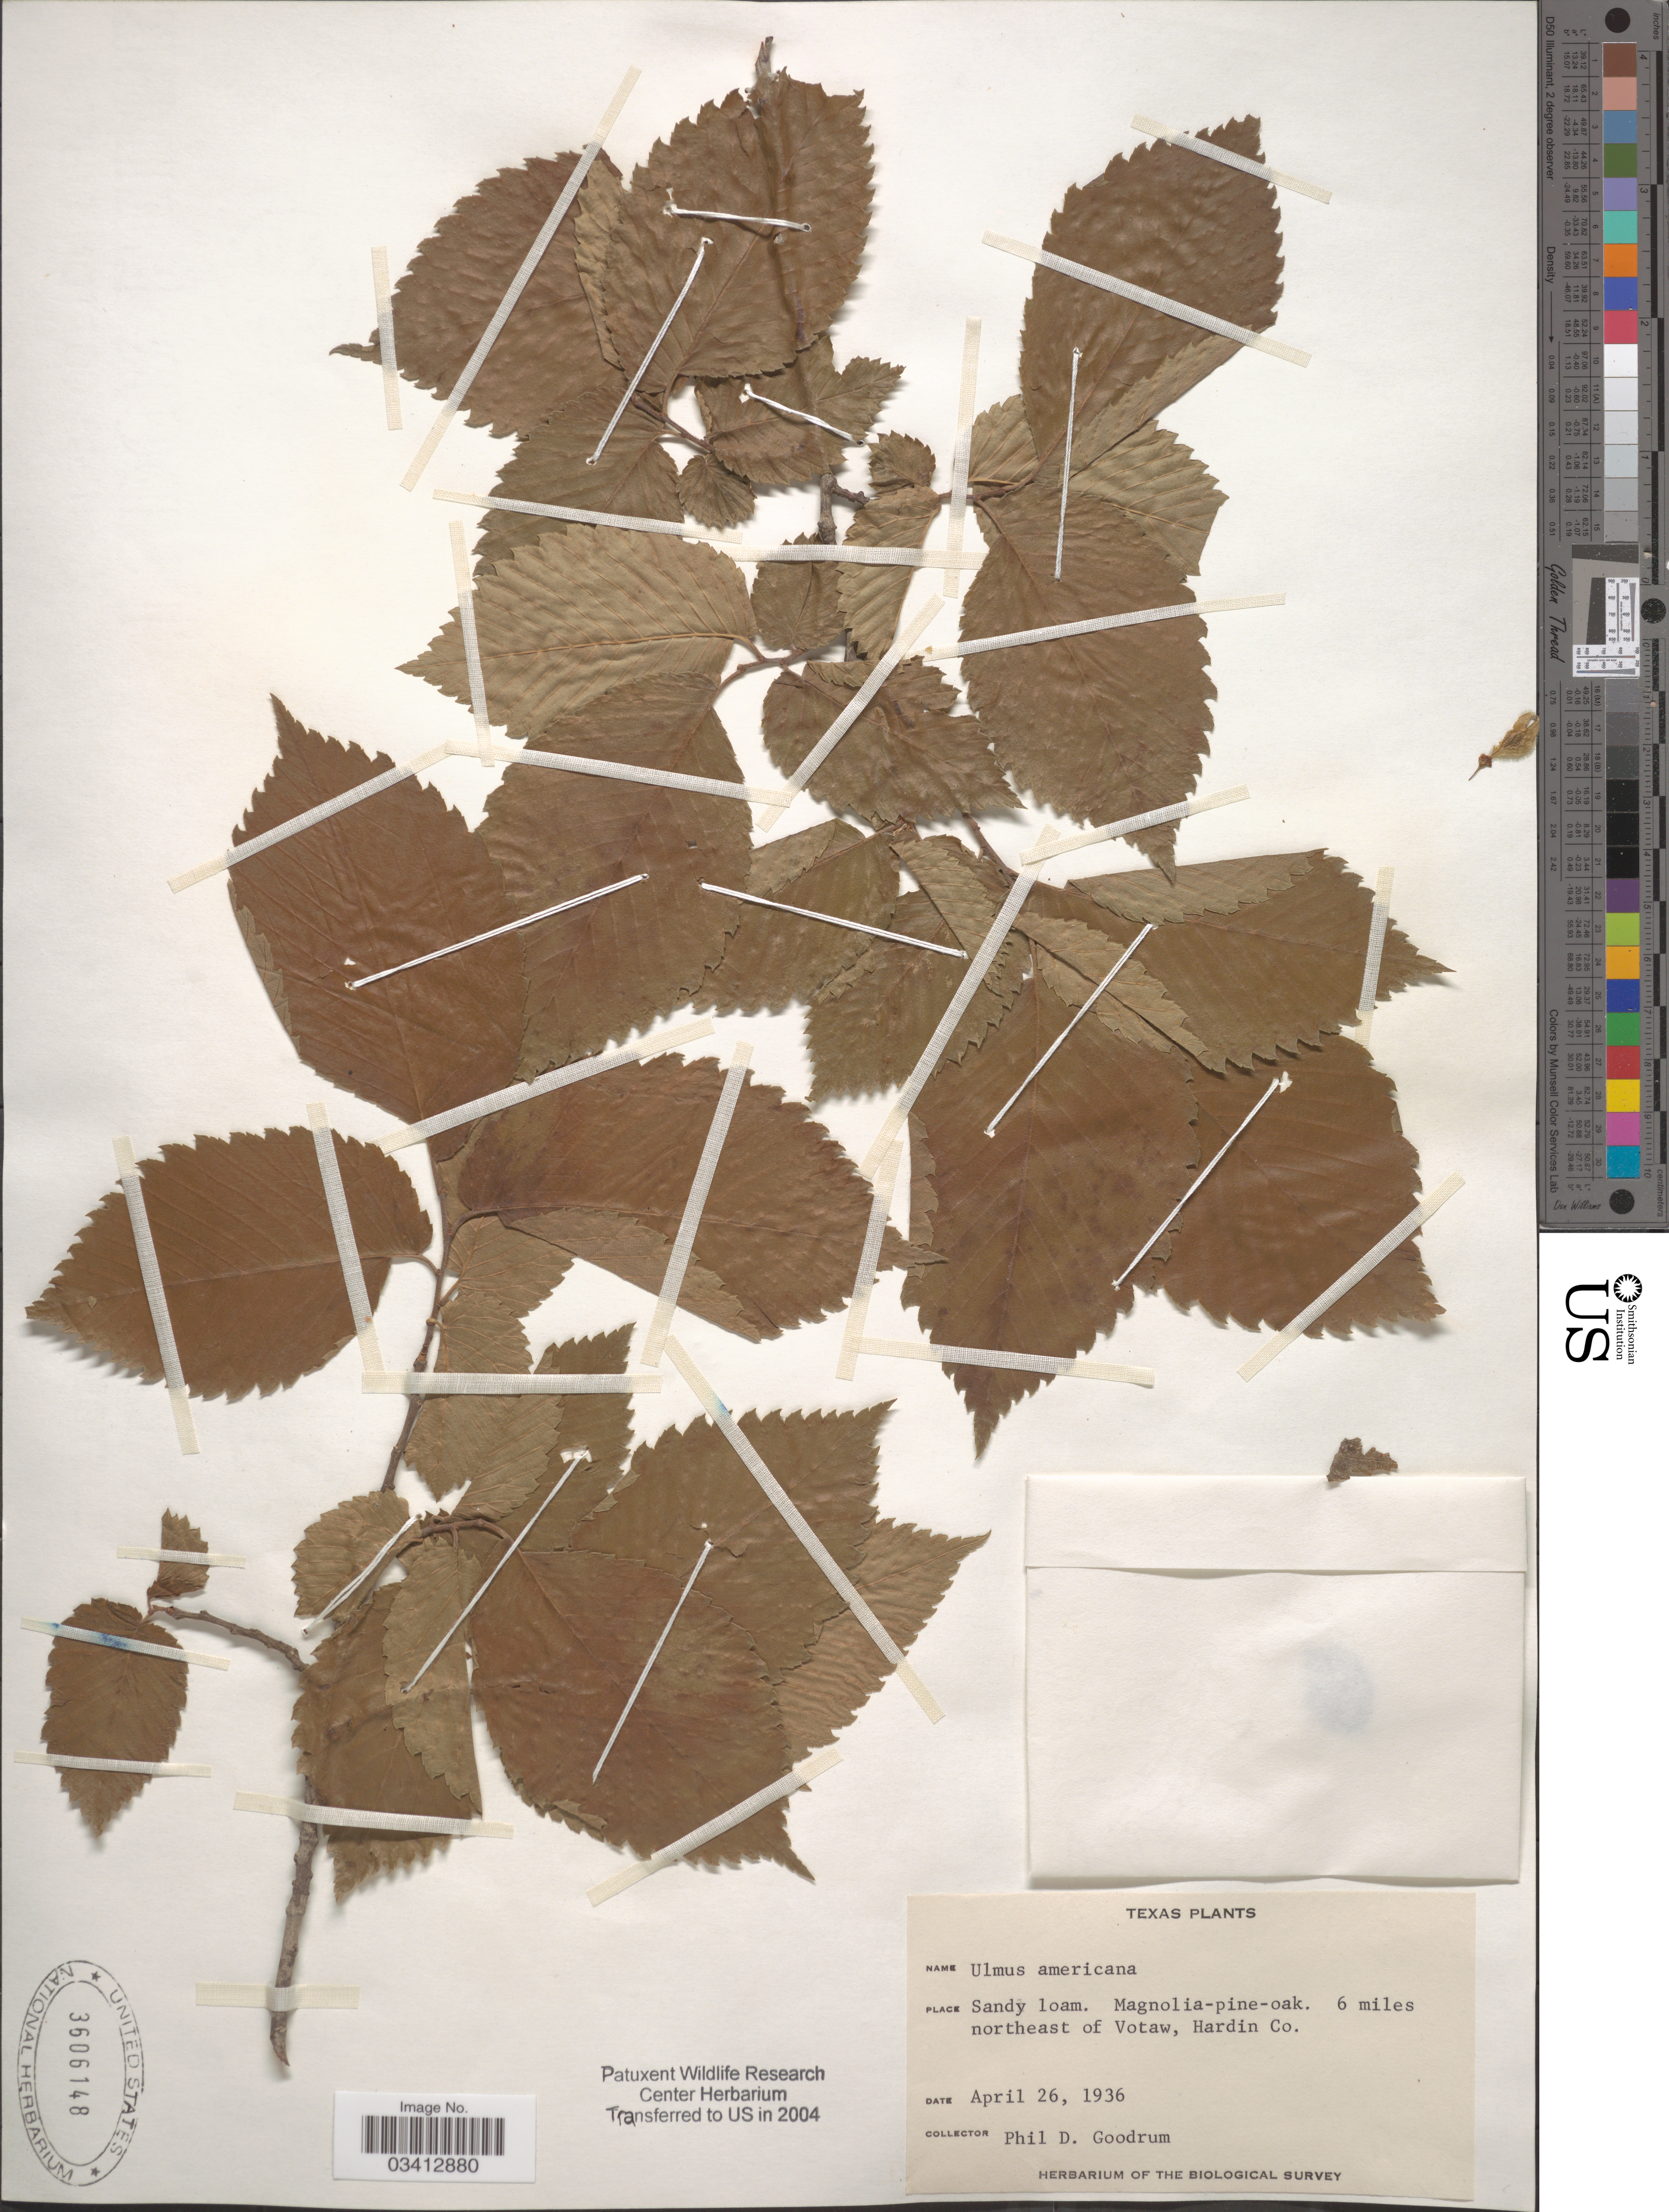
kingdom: Plantae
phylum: Tracheophyta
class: Magnoliopsida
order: Rosales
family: Ulmaceae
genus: Ulmus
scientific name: Ulmus americana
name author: L.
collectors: P. Goodrum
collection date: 1936-04-26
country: United States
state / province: Texas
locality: Magnolia-pine-oak. 6 miles northeast of Votaw, Hardin Co.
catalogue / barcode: US 3606148